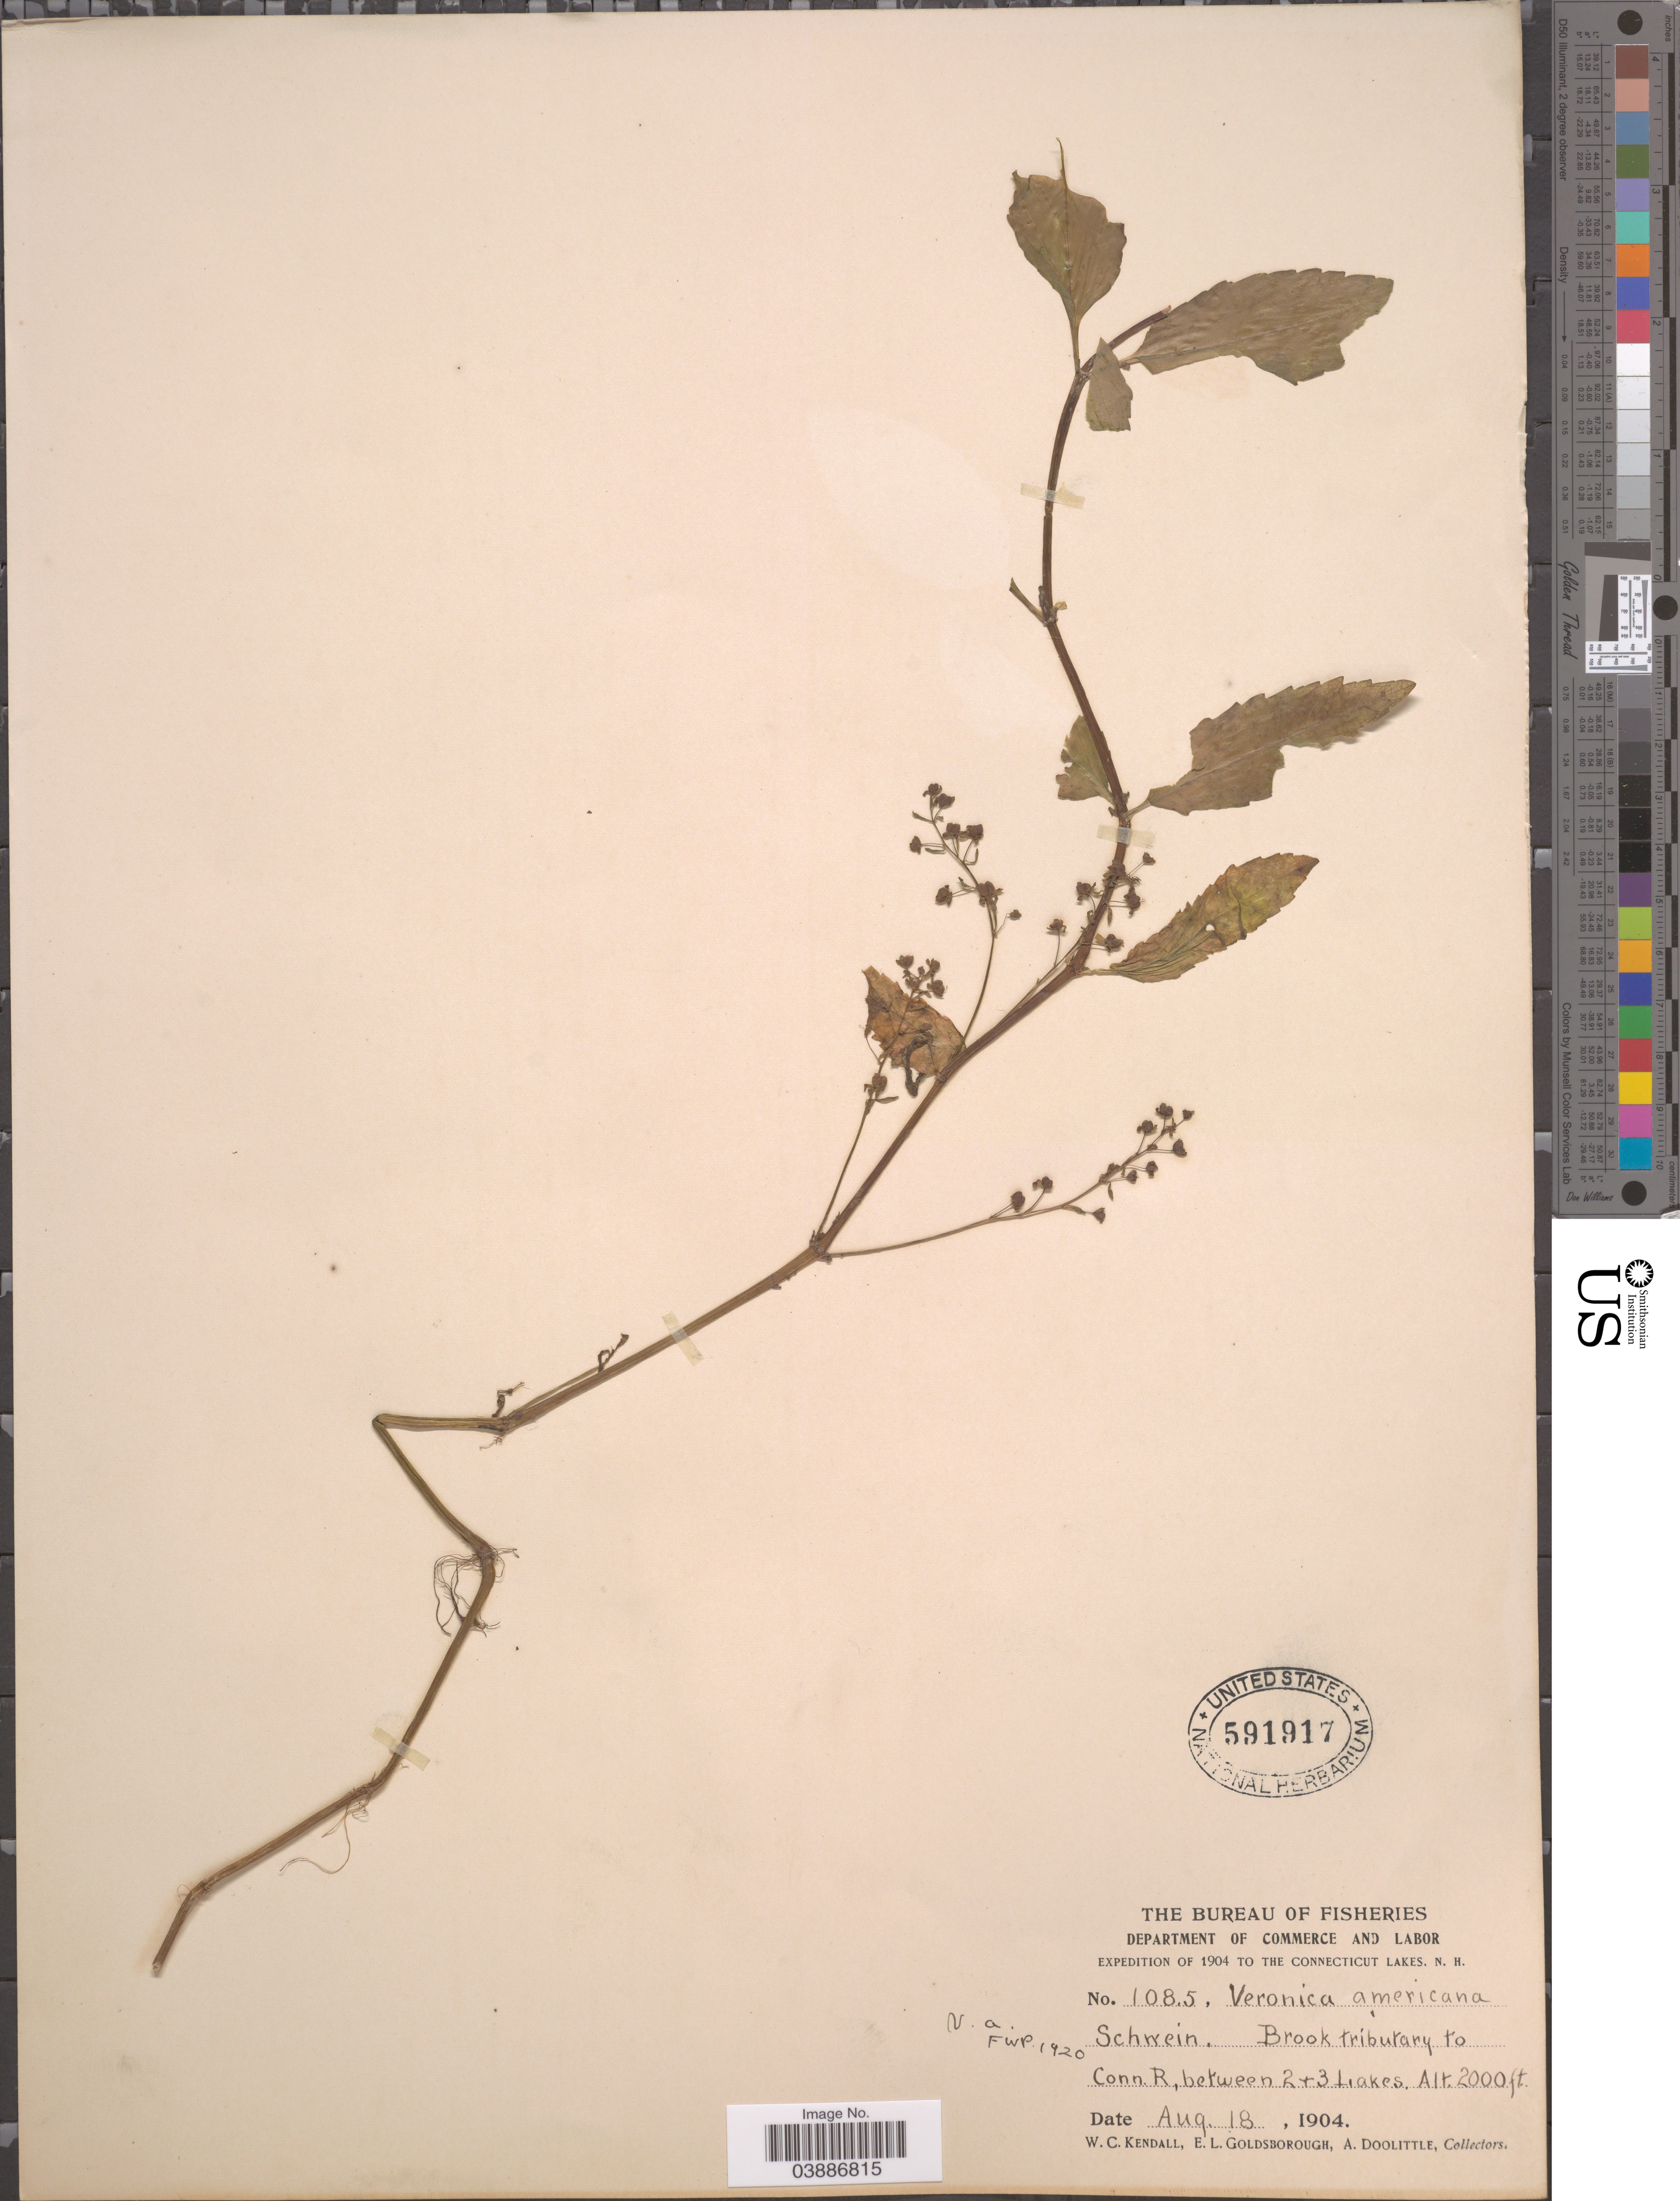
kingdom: Plantae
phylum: Tracheophyta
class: Magnoliopsida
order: Lamiales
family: Plantaginaceae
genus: Veronica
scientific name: Veronica americana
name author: Schwein. ex Benth.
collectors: W. Kendall, E. Goldsborough & A. Doolittle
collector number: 1085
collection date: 1904-08-18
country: United States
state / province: New Hampshire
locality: The Connecticut Lakes. Conn. R, between 2+3 Lakes.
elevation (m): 610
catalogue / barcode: US 591917